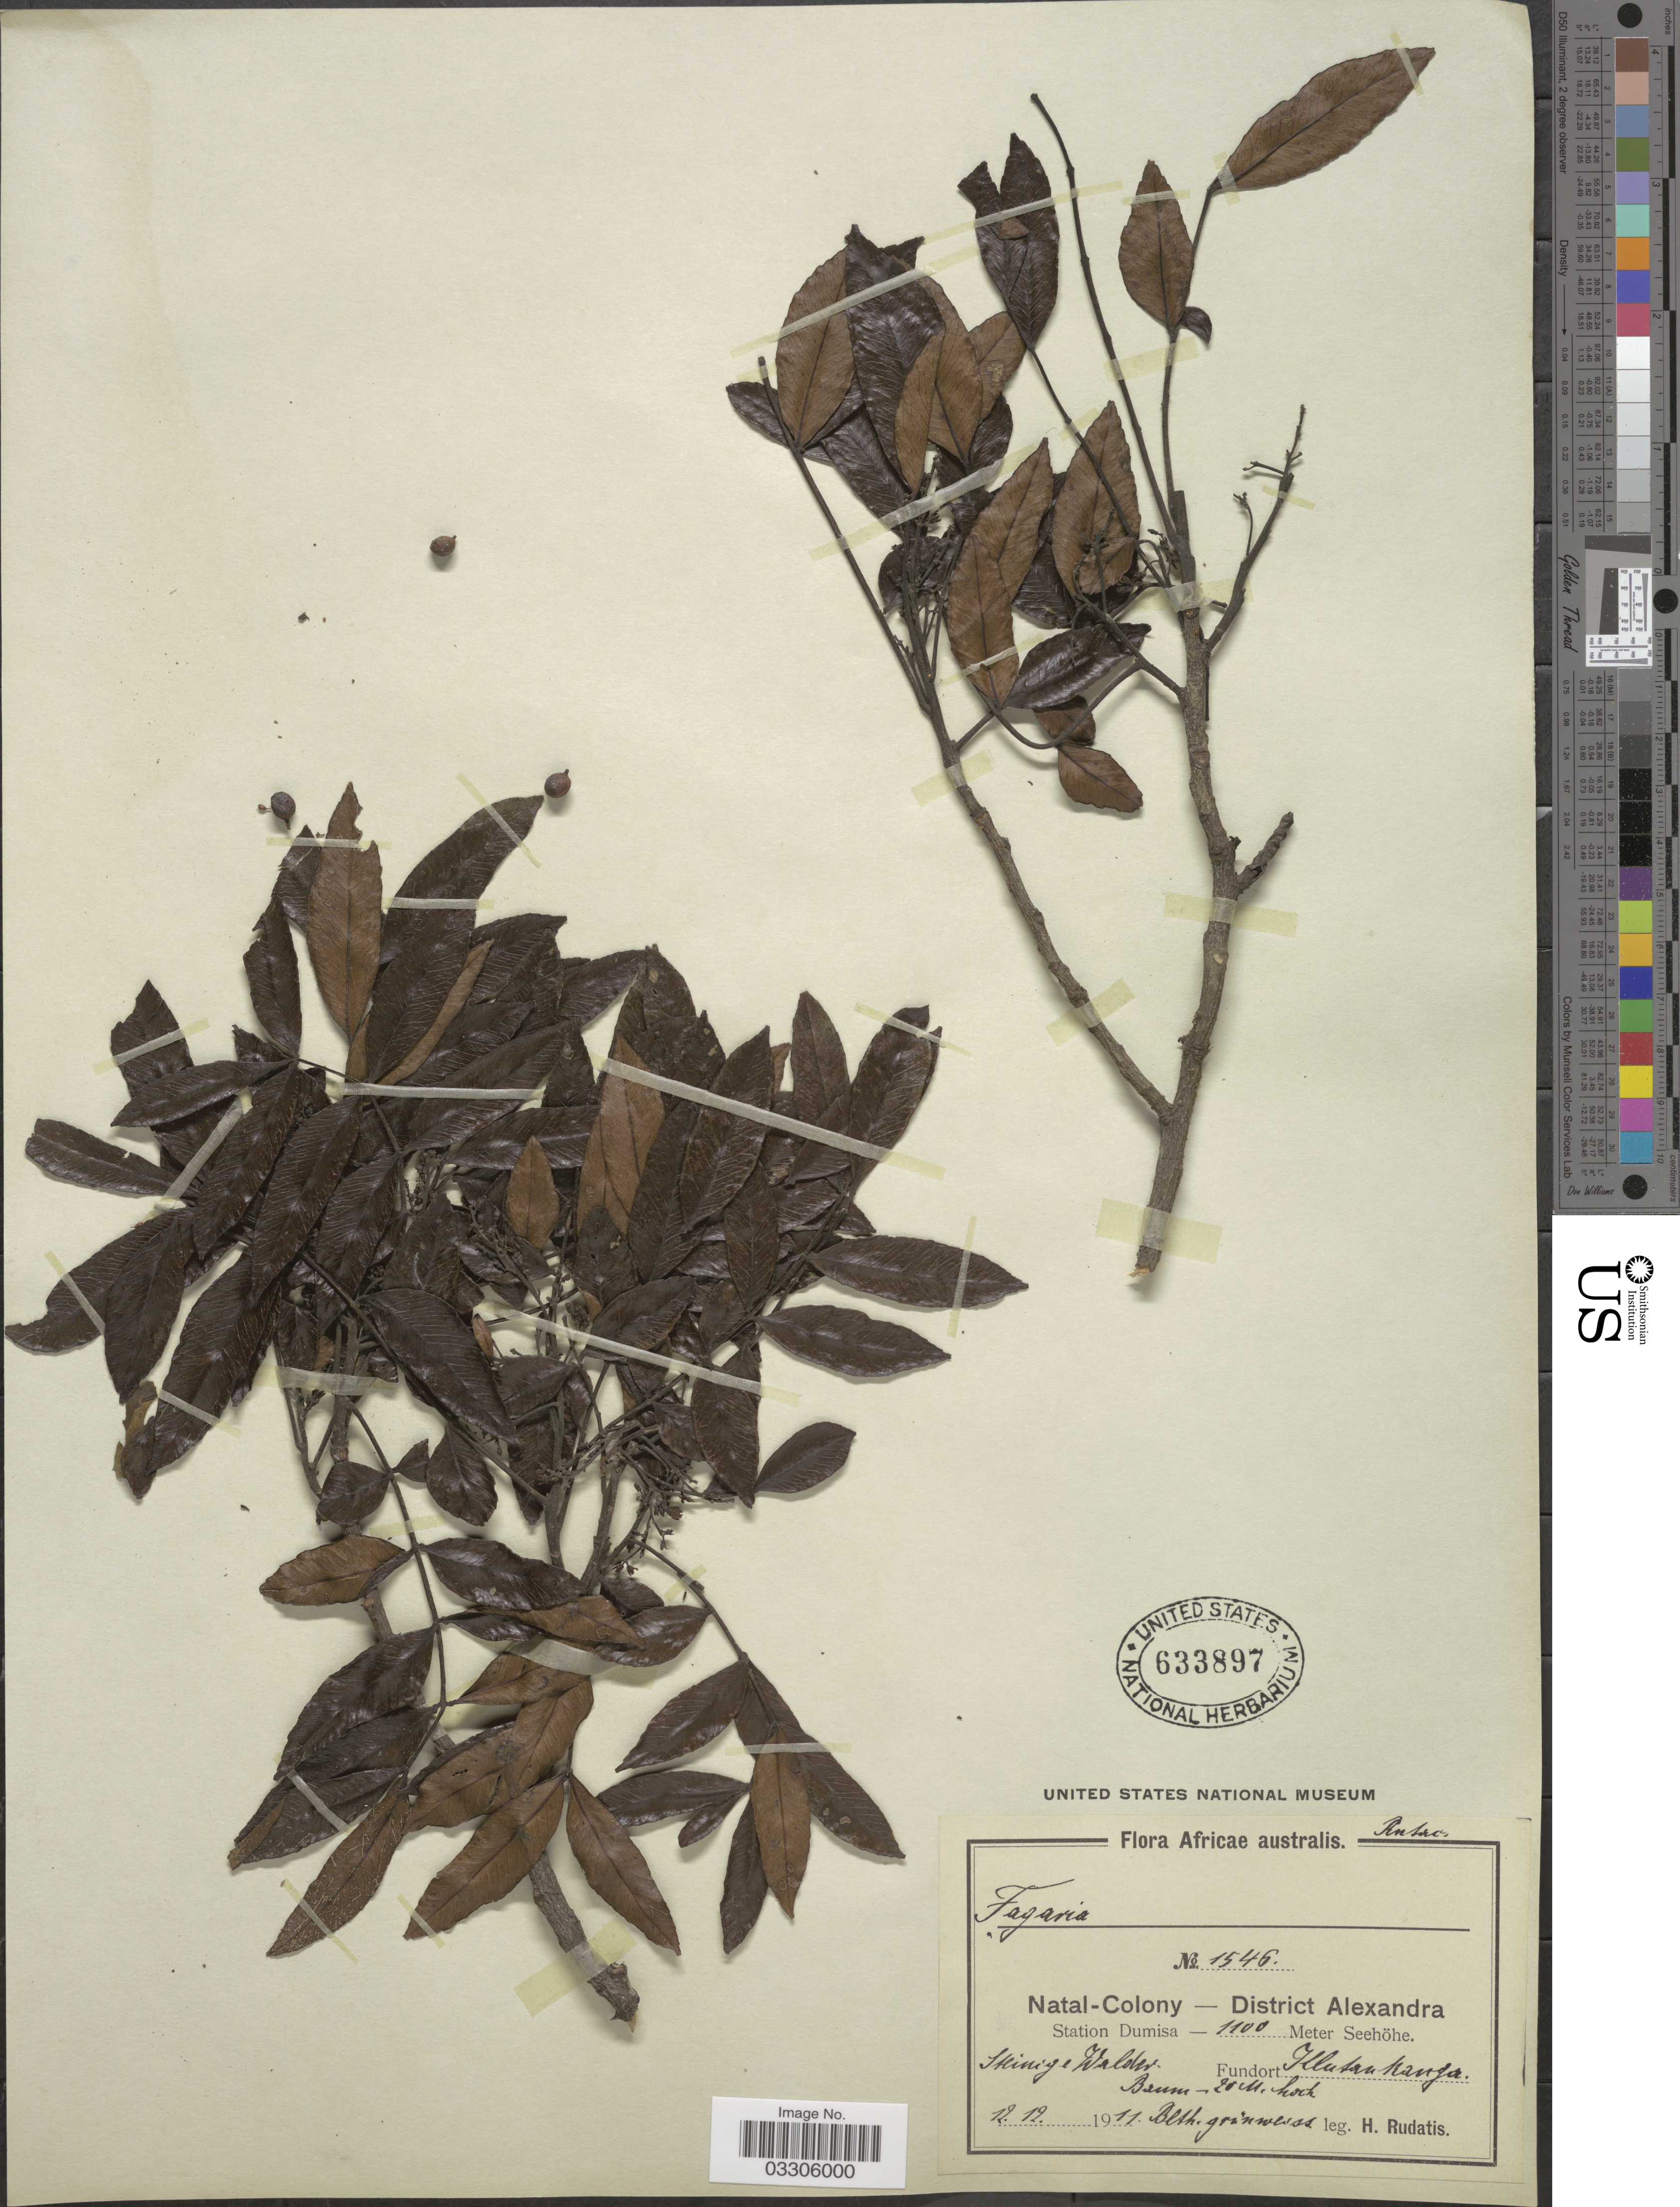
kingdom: Plantae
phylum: Tracheophyta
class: Magnoliopsida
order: Sapindales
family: Rutaceae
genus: Zanthoxylum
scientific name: Zanthoxylum sp.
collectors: H. Rudatis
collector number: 1546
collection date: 1911-12-12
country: South Africa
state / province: KwaZulu-Natal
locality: Natal-Colony - District Alexandra, Station Dumisa, Fundort [illegible text].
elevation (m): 1100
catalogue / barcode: US 633897